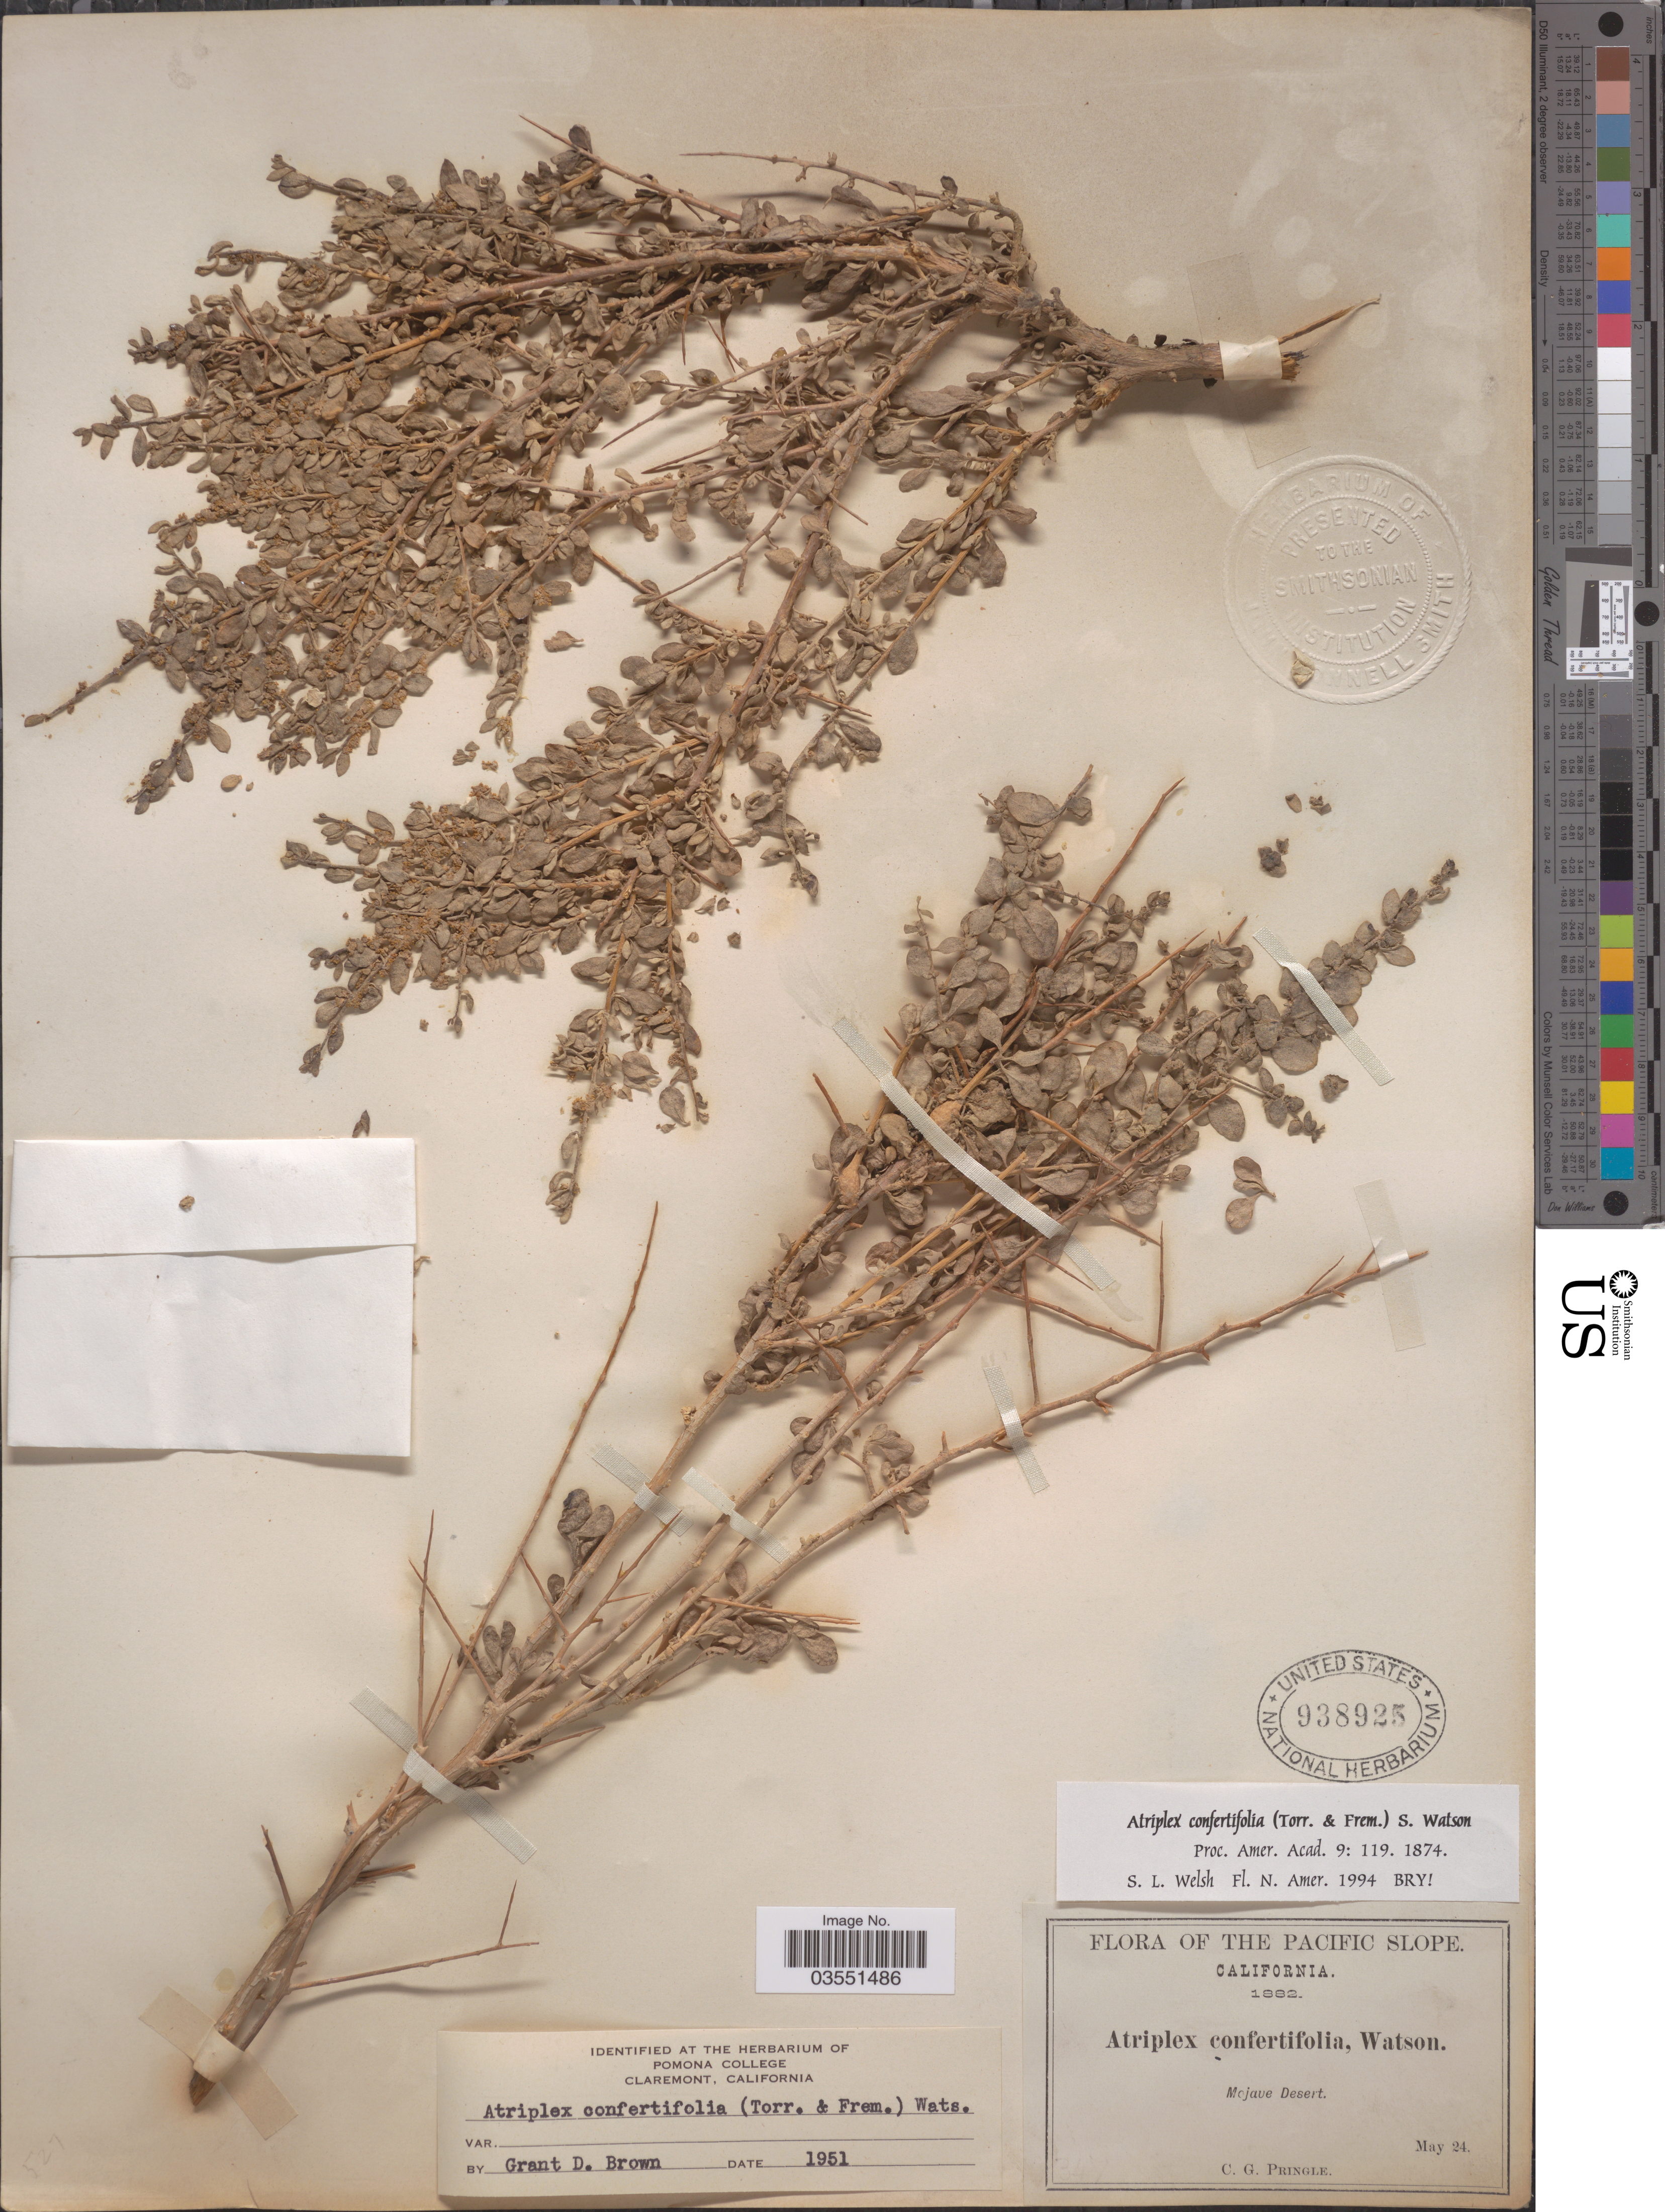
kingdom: Plantae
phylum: Tracheophyta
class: Magnoliopsida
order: Caryophyllales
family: Amaranthaceae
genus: Atriplex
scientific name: Atriplex confertifolia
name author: (Torr. & Frém.) S. Watson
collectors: C. G. Pringle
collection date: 1882-05-24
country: United States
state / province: California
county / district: San Bernardino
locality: The Pacific Slope. Mojave Desert.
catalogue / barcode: US 938925